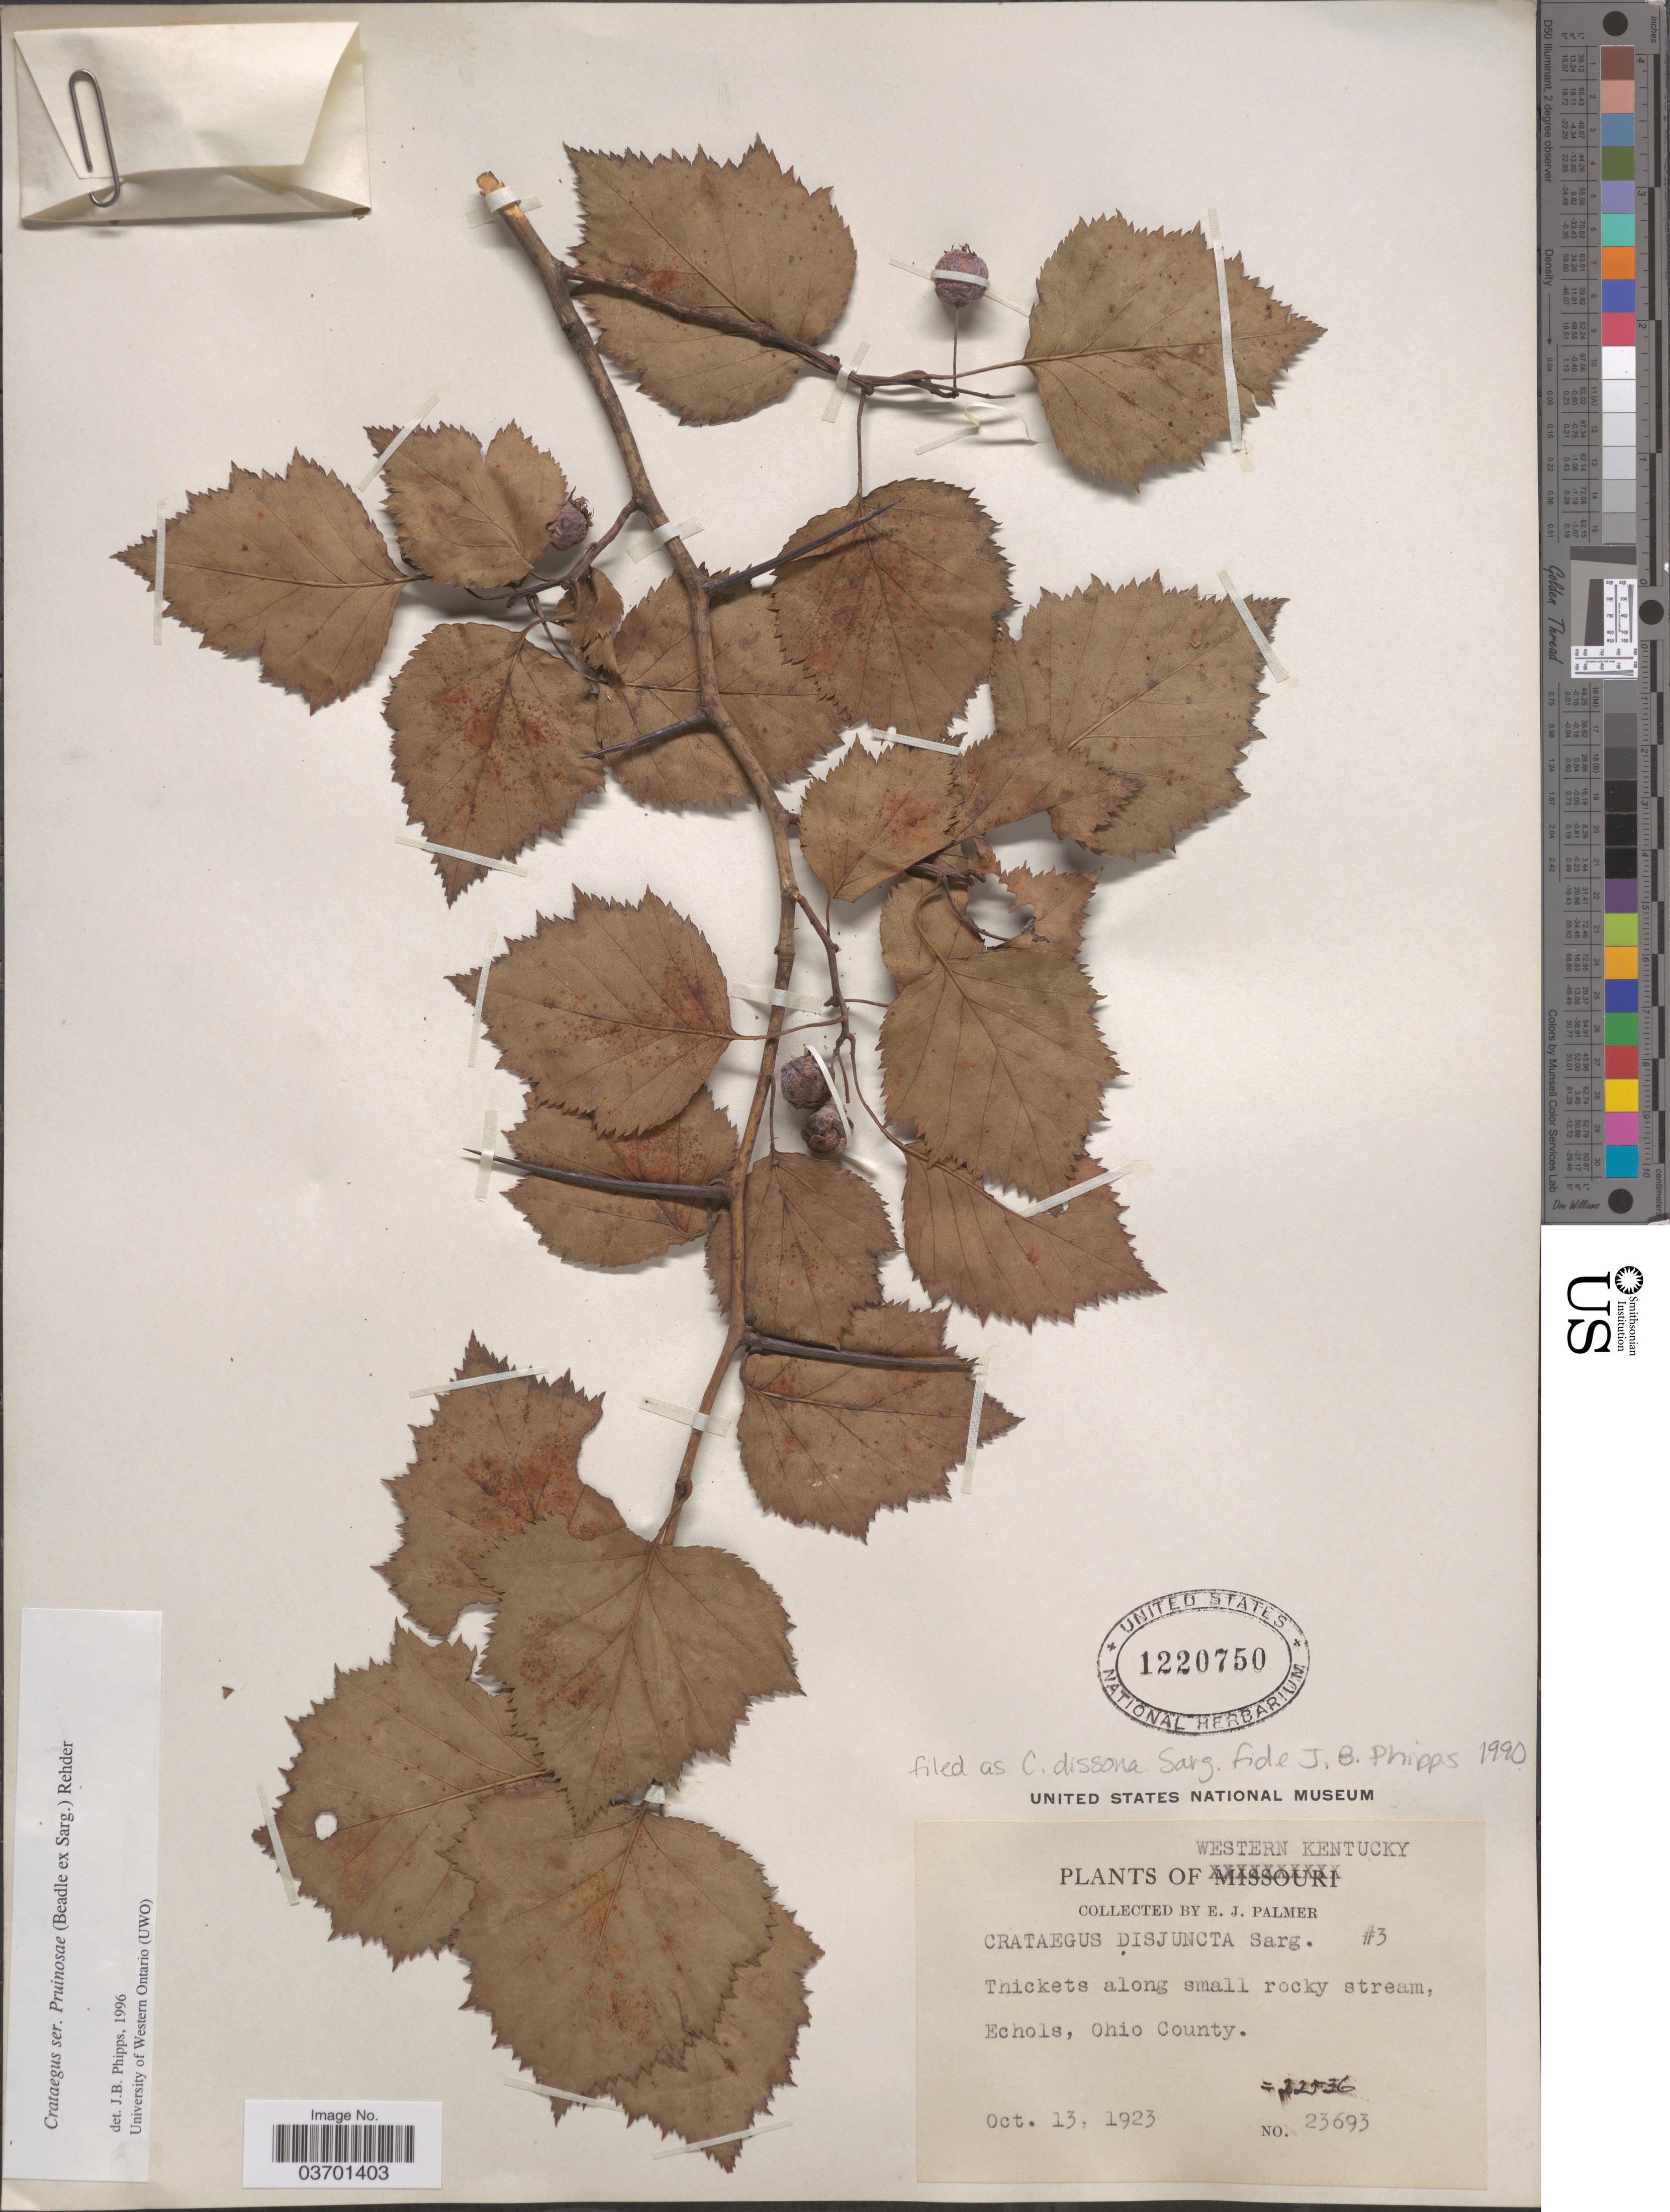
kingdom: Plantae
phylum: Tracheophyta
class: Magnoliopsida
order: Rosales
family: Rosaceae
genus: Crataegus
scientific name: Crataegus pruinosa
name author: (H.L. Wendl.) K. Koch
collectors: E. J. Palmer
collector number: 23693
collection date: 1923-10-13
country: United States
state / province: Kentucky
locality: Western Kentucky. Echols, Ohio County.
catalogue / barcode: US 1220750